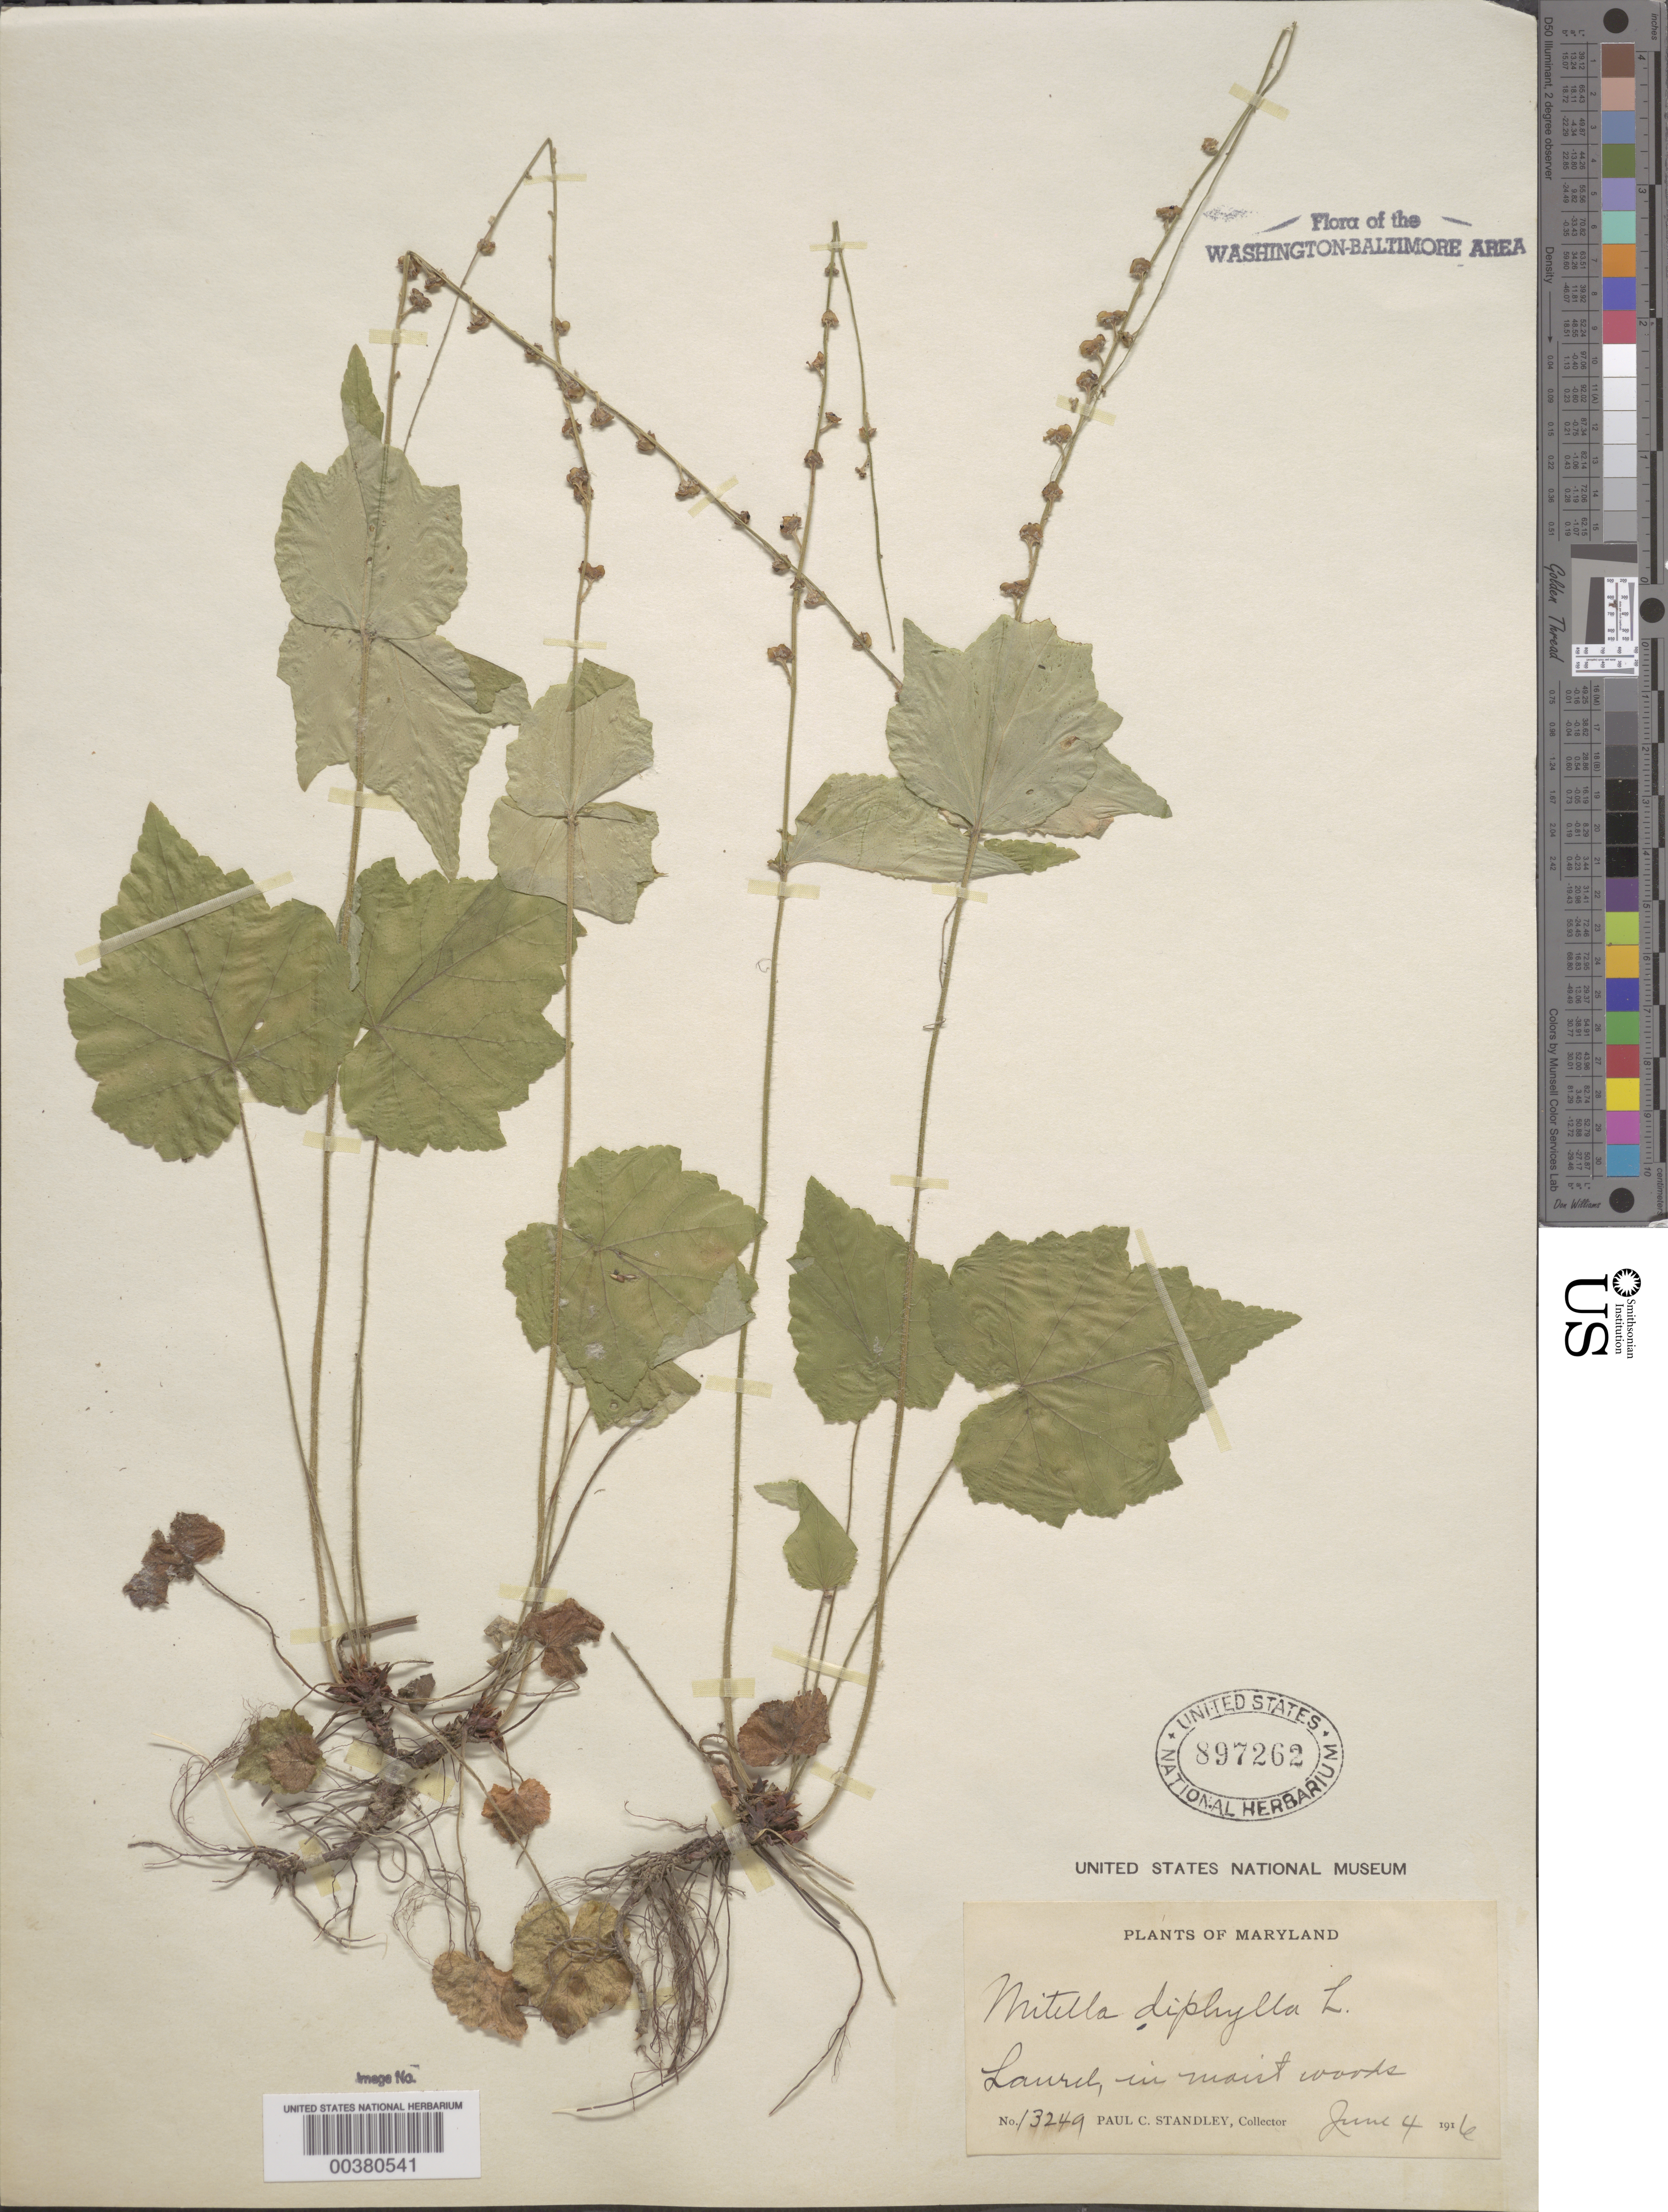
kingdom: Plantae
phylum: Tracheophyta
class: Magnoliopsida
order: Saxifragales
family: Saxifragaceae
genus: Mitella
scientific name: Mitella diphylla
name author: L.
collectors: P. C. Standley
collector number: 13249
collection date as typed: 04 Jun 1916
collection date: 1916-06-04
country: United States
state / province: Maryland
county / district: Prince George's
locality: Laurel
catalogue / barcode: US 897262